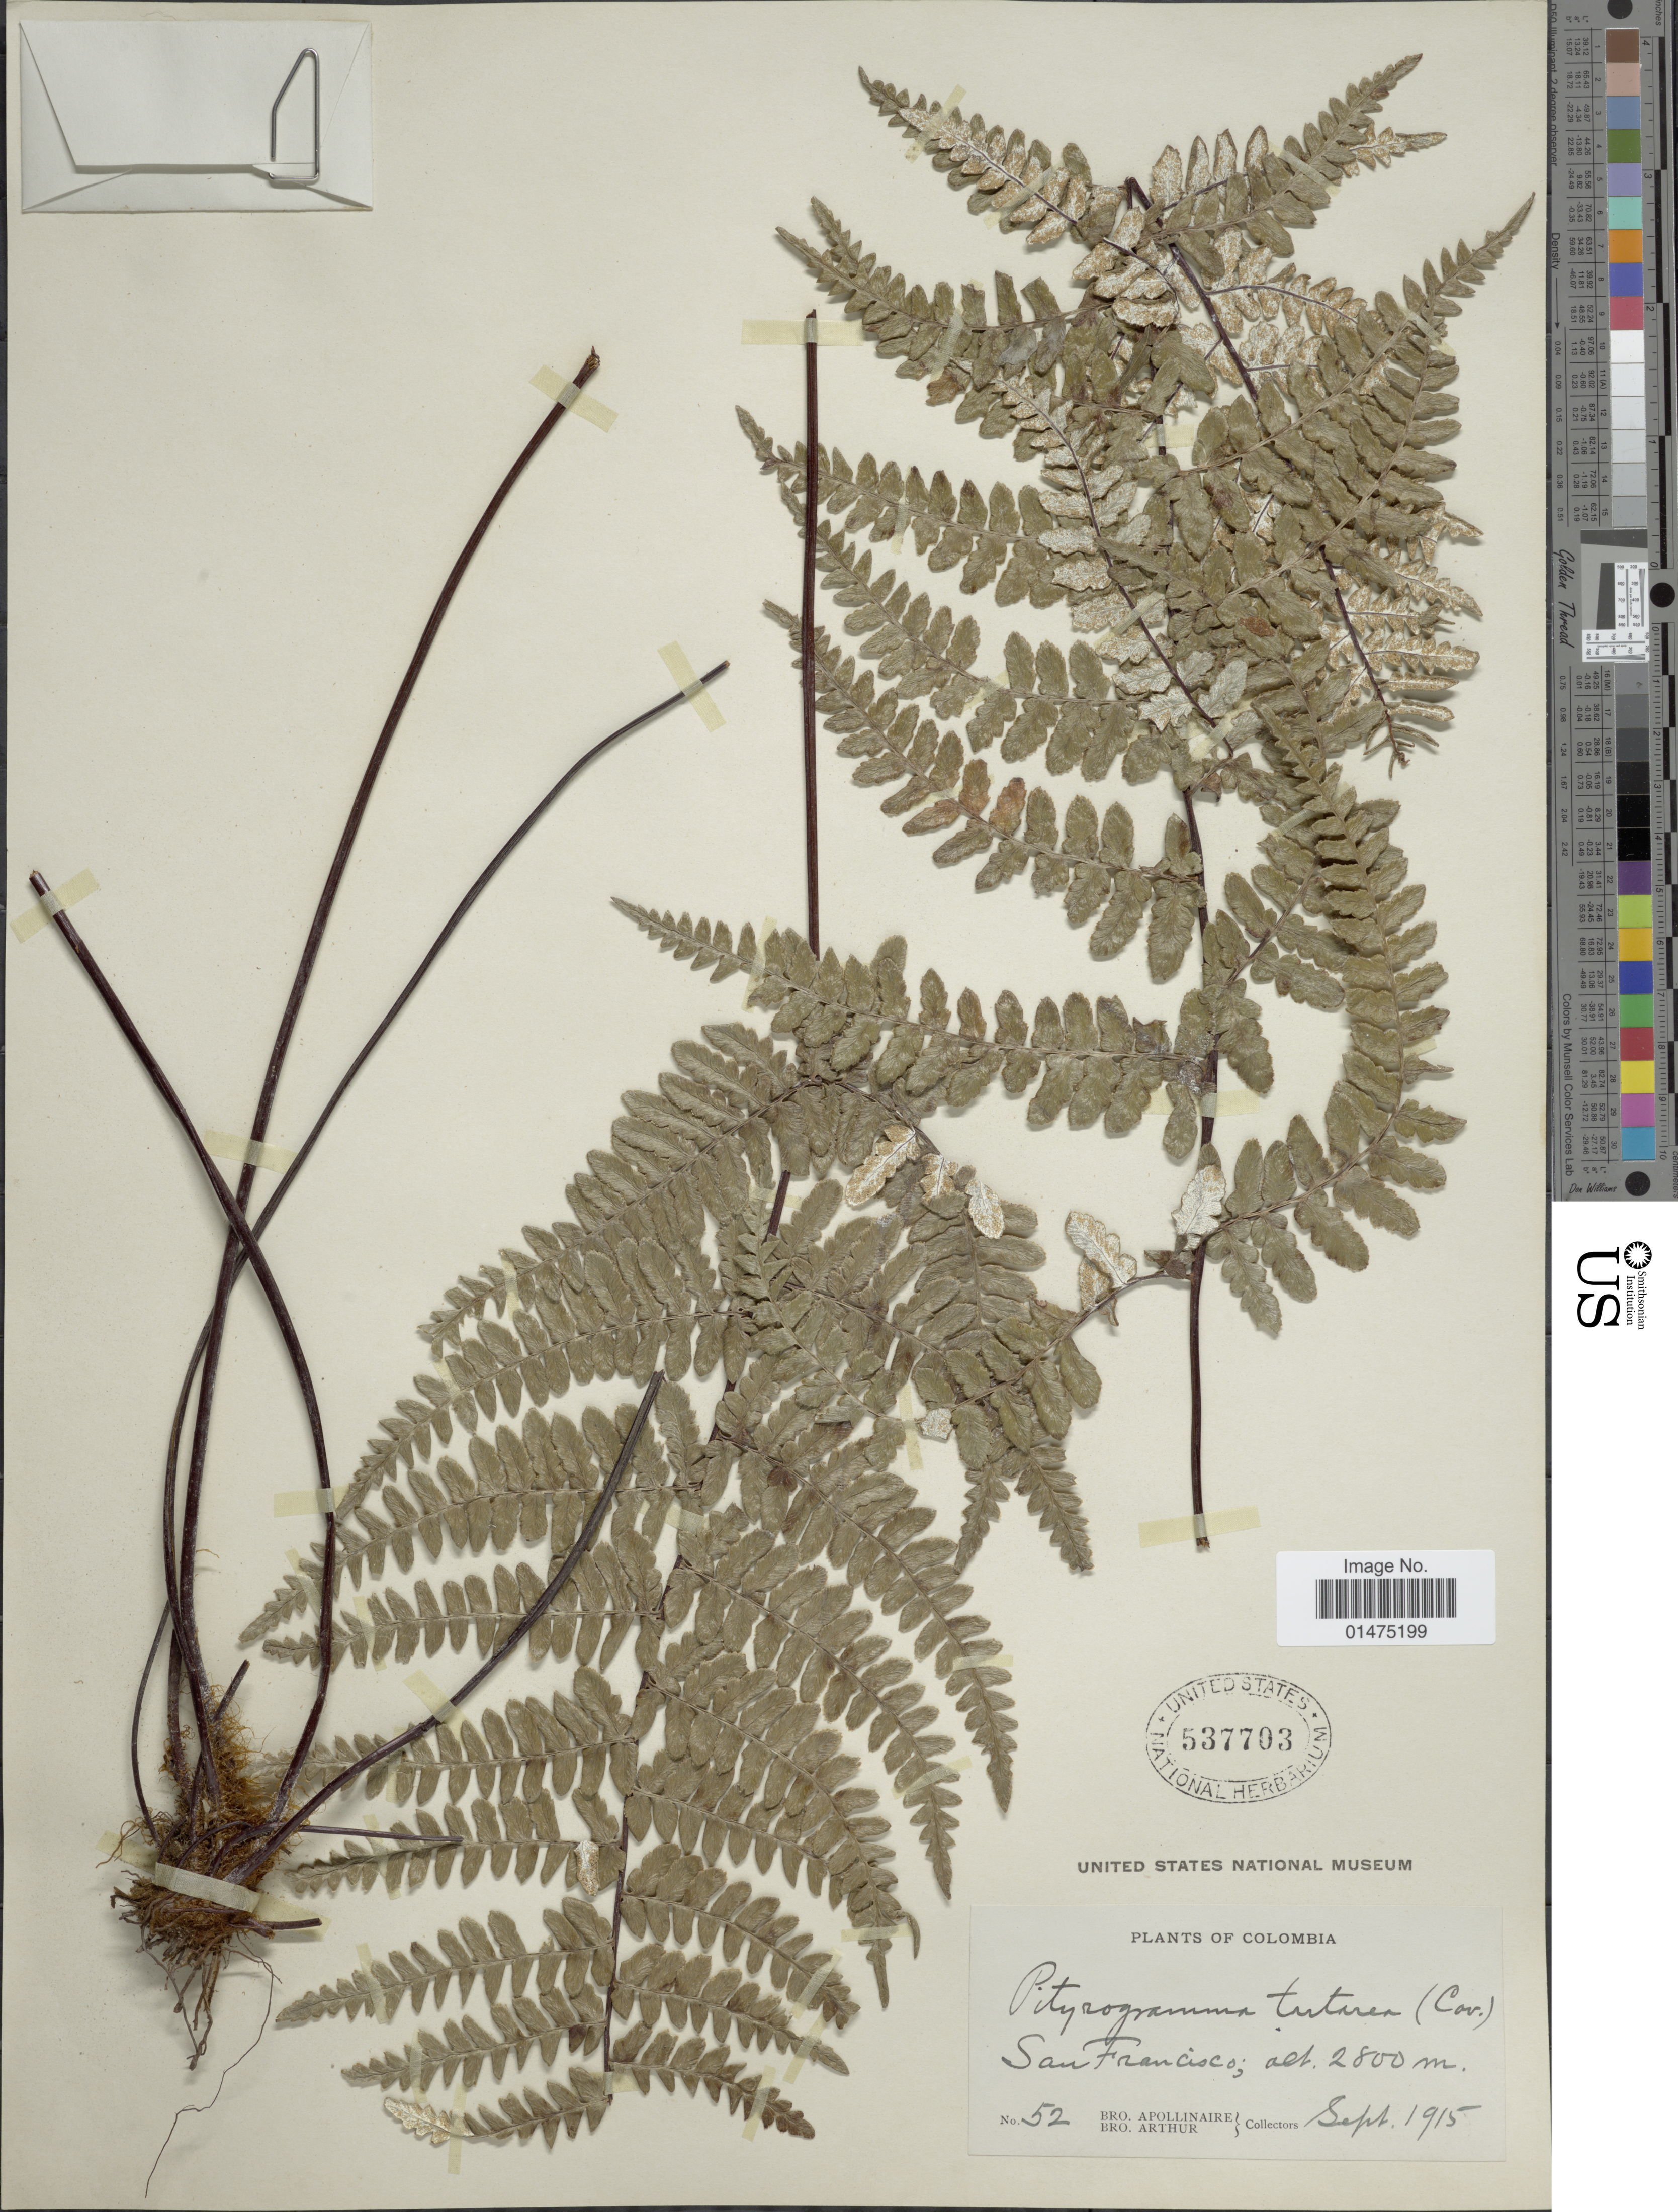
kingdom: Plantae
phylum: Tracheophyta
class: Polypodiopsida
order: Polypodiales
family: Pteridaceae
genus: Pityrogramma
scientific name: Pityrogramma tartarea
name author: (Cav.) Maxon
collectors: Bro. Apollinaire & Bro. Arthur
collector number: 52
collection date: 1915-09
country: Colombia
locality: San Francisco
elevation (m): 2800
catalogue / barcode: US 537703